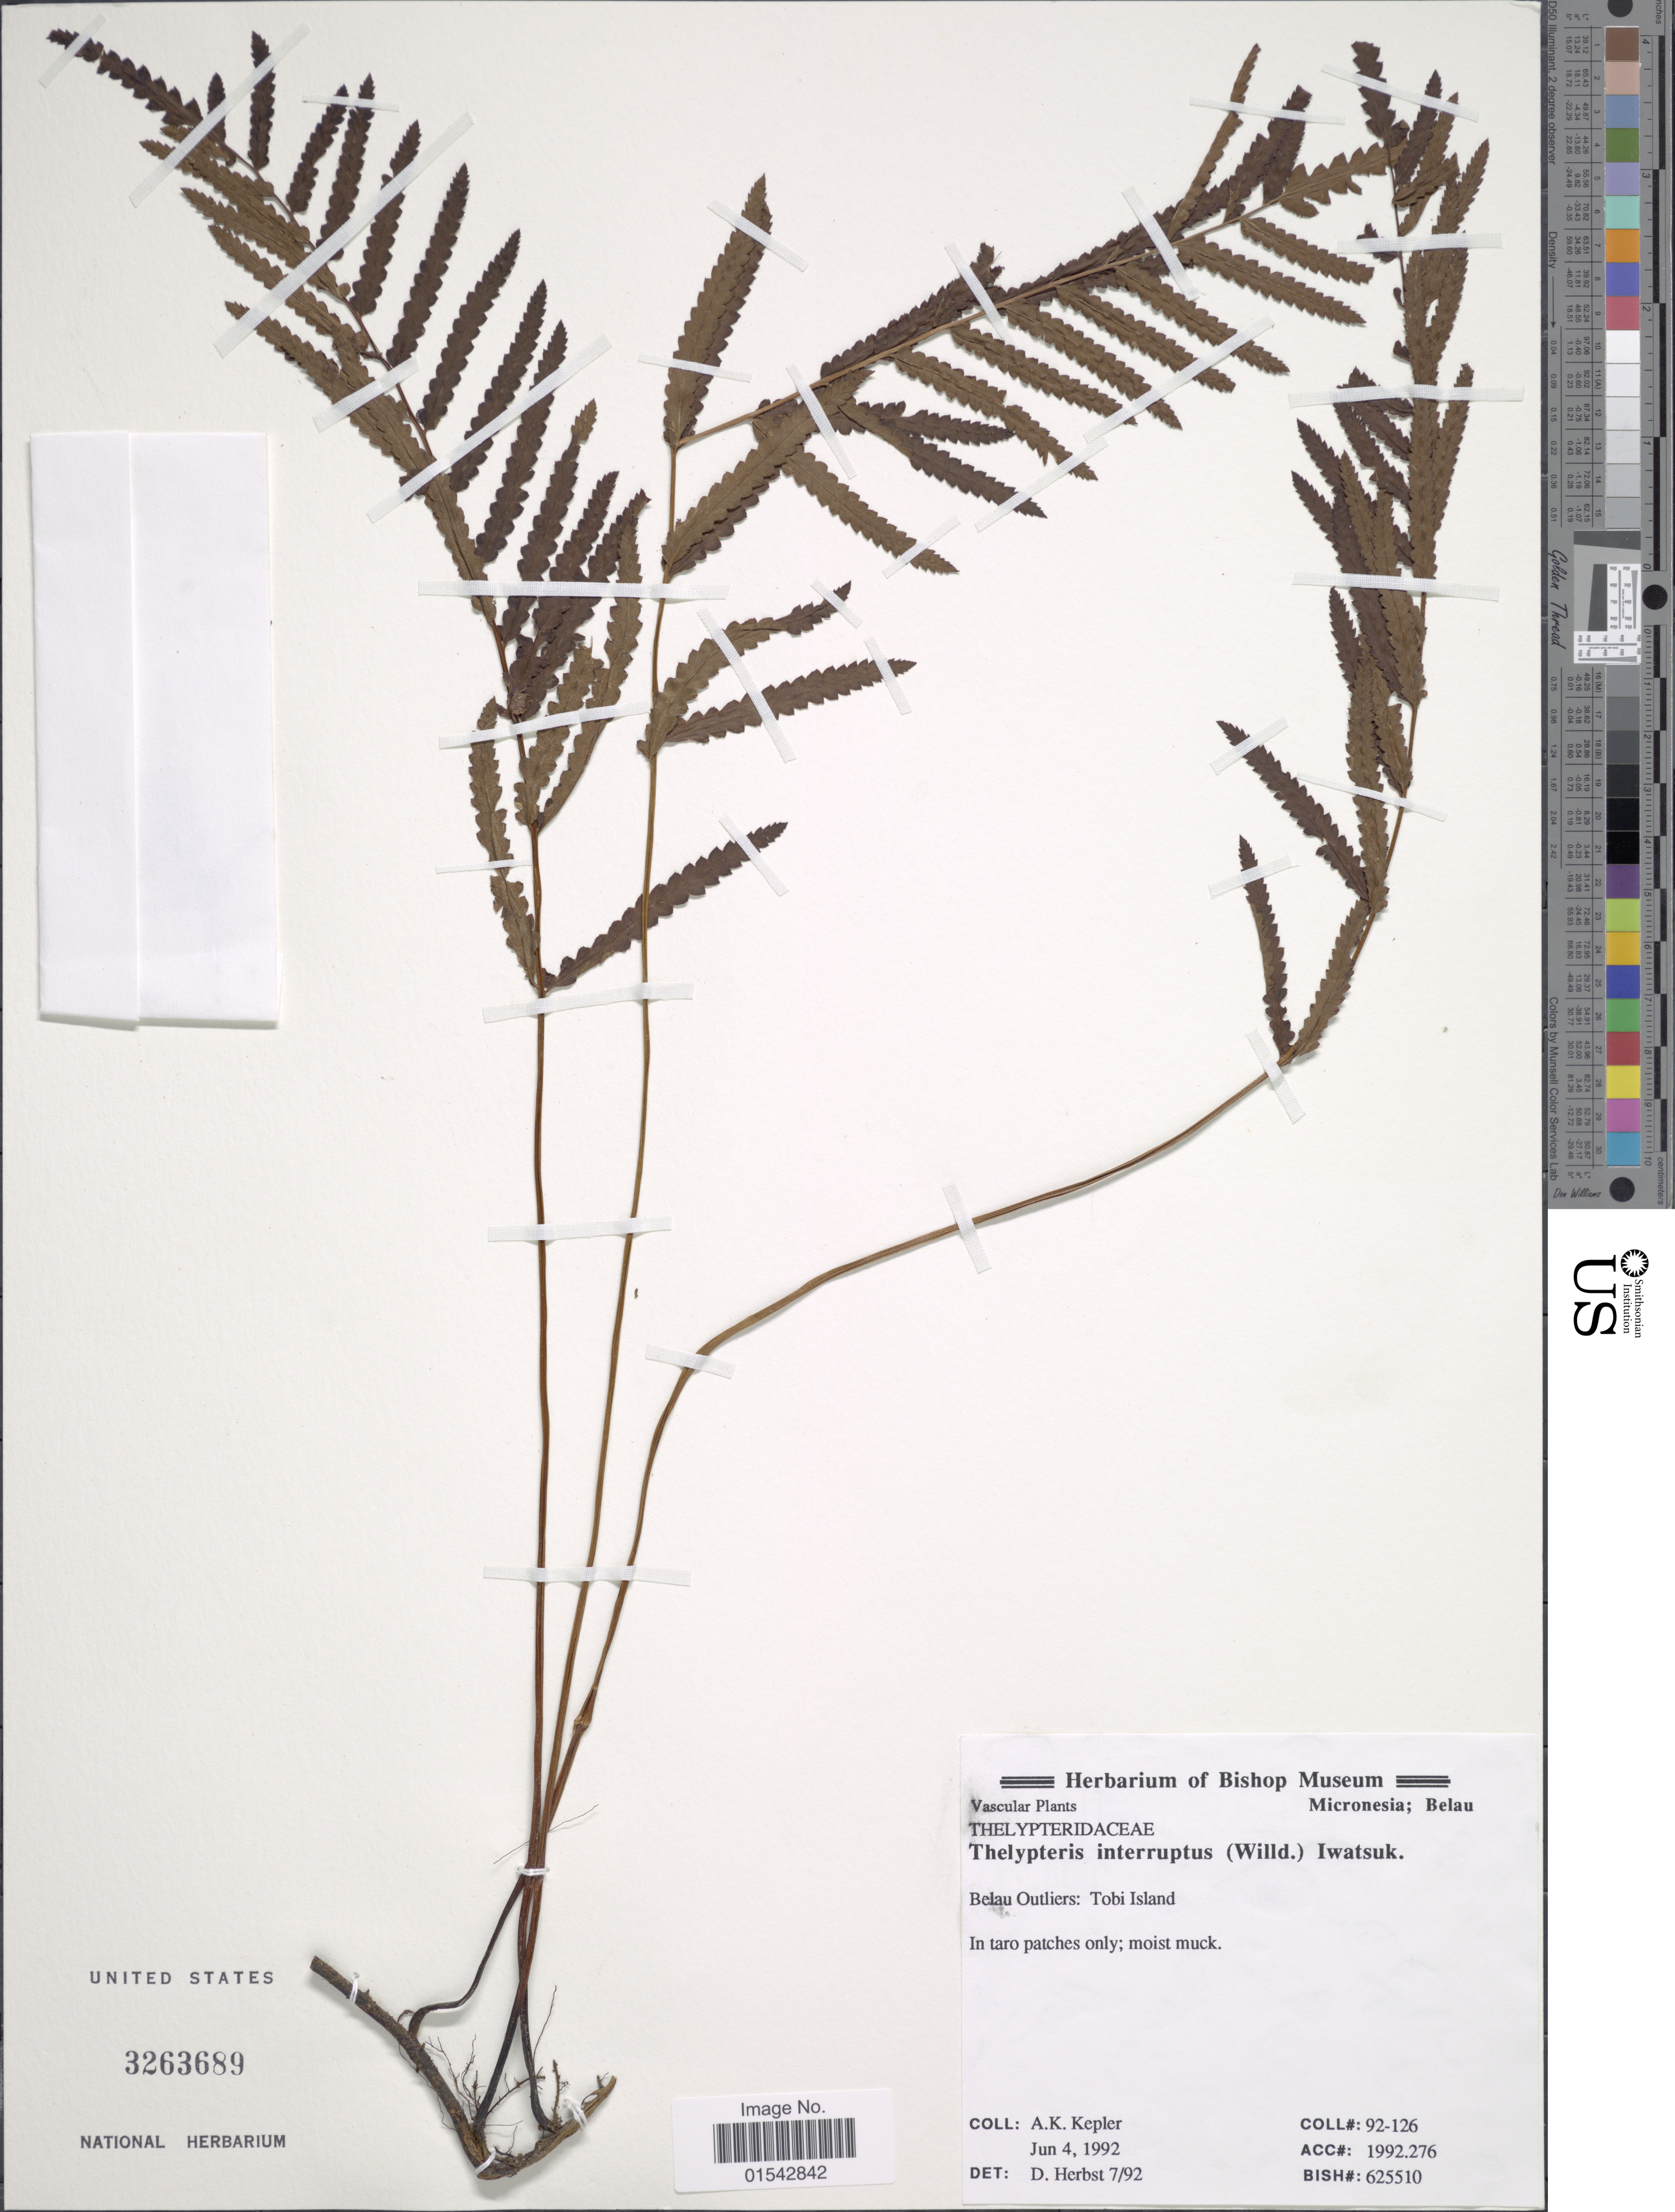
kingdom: Plantae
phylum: Tracheophyta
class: Polypodiopsida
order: Polypodiales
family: Thelypteridaceae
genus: Cyclosorus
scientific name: Cyclosorus interruptus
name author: (Willd.) H. Itô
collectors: A. K. Kepler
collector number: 92-126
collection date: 1992-06-04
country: Palau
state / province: Belau Outliers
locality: Micronesia; Belau, Belau Outliers: Tobi Island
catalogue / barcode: US 3263689